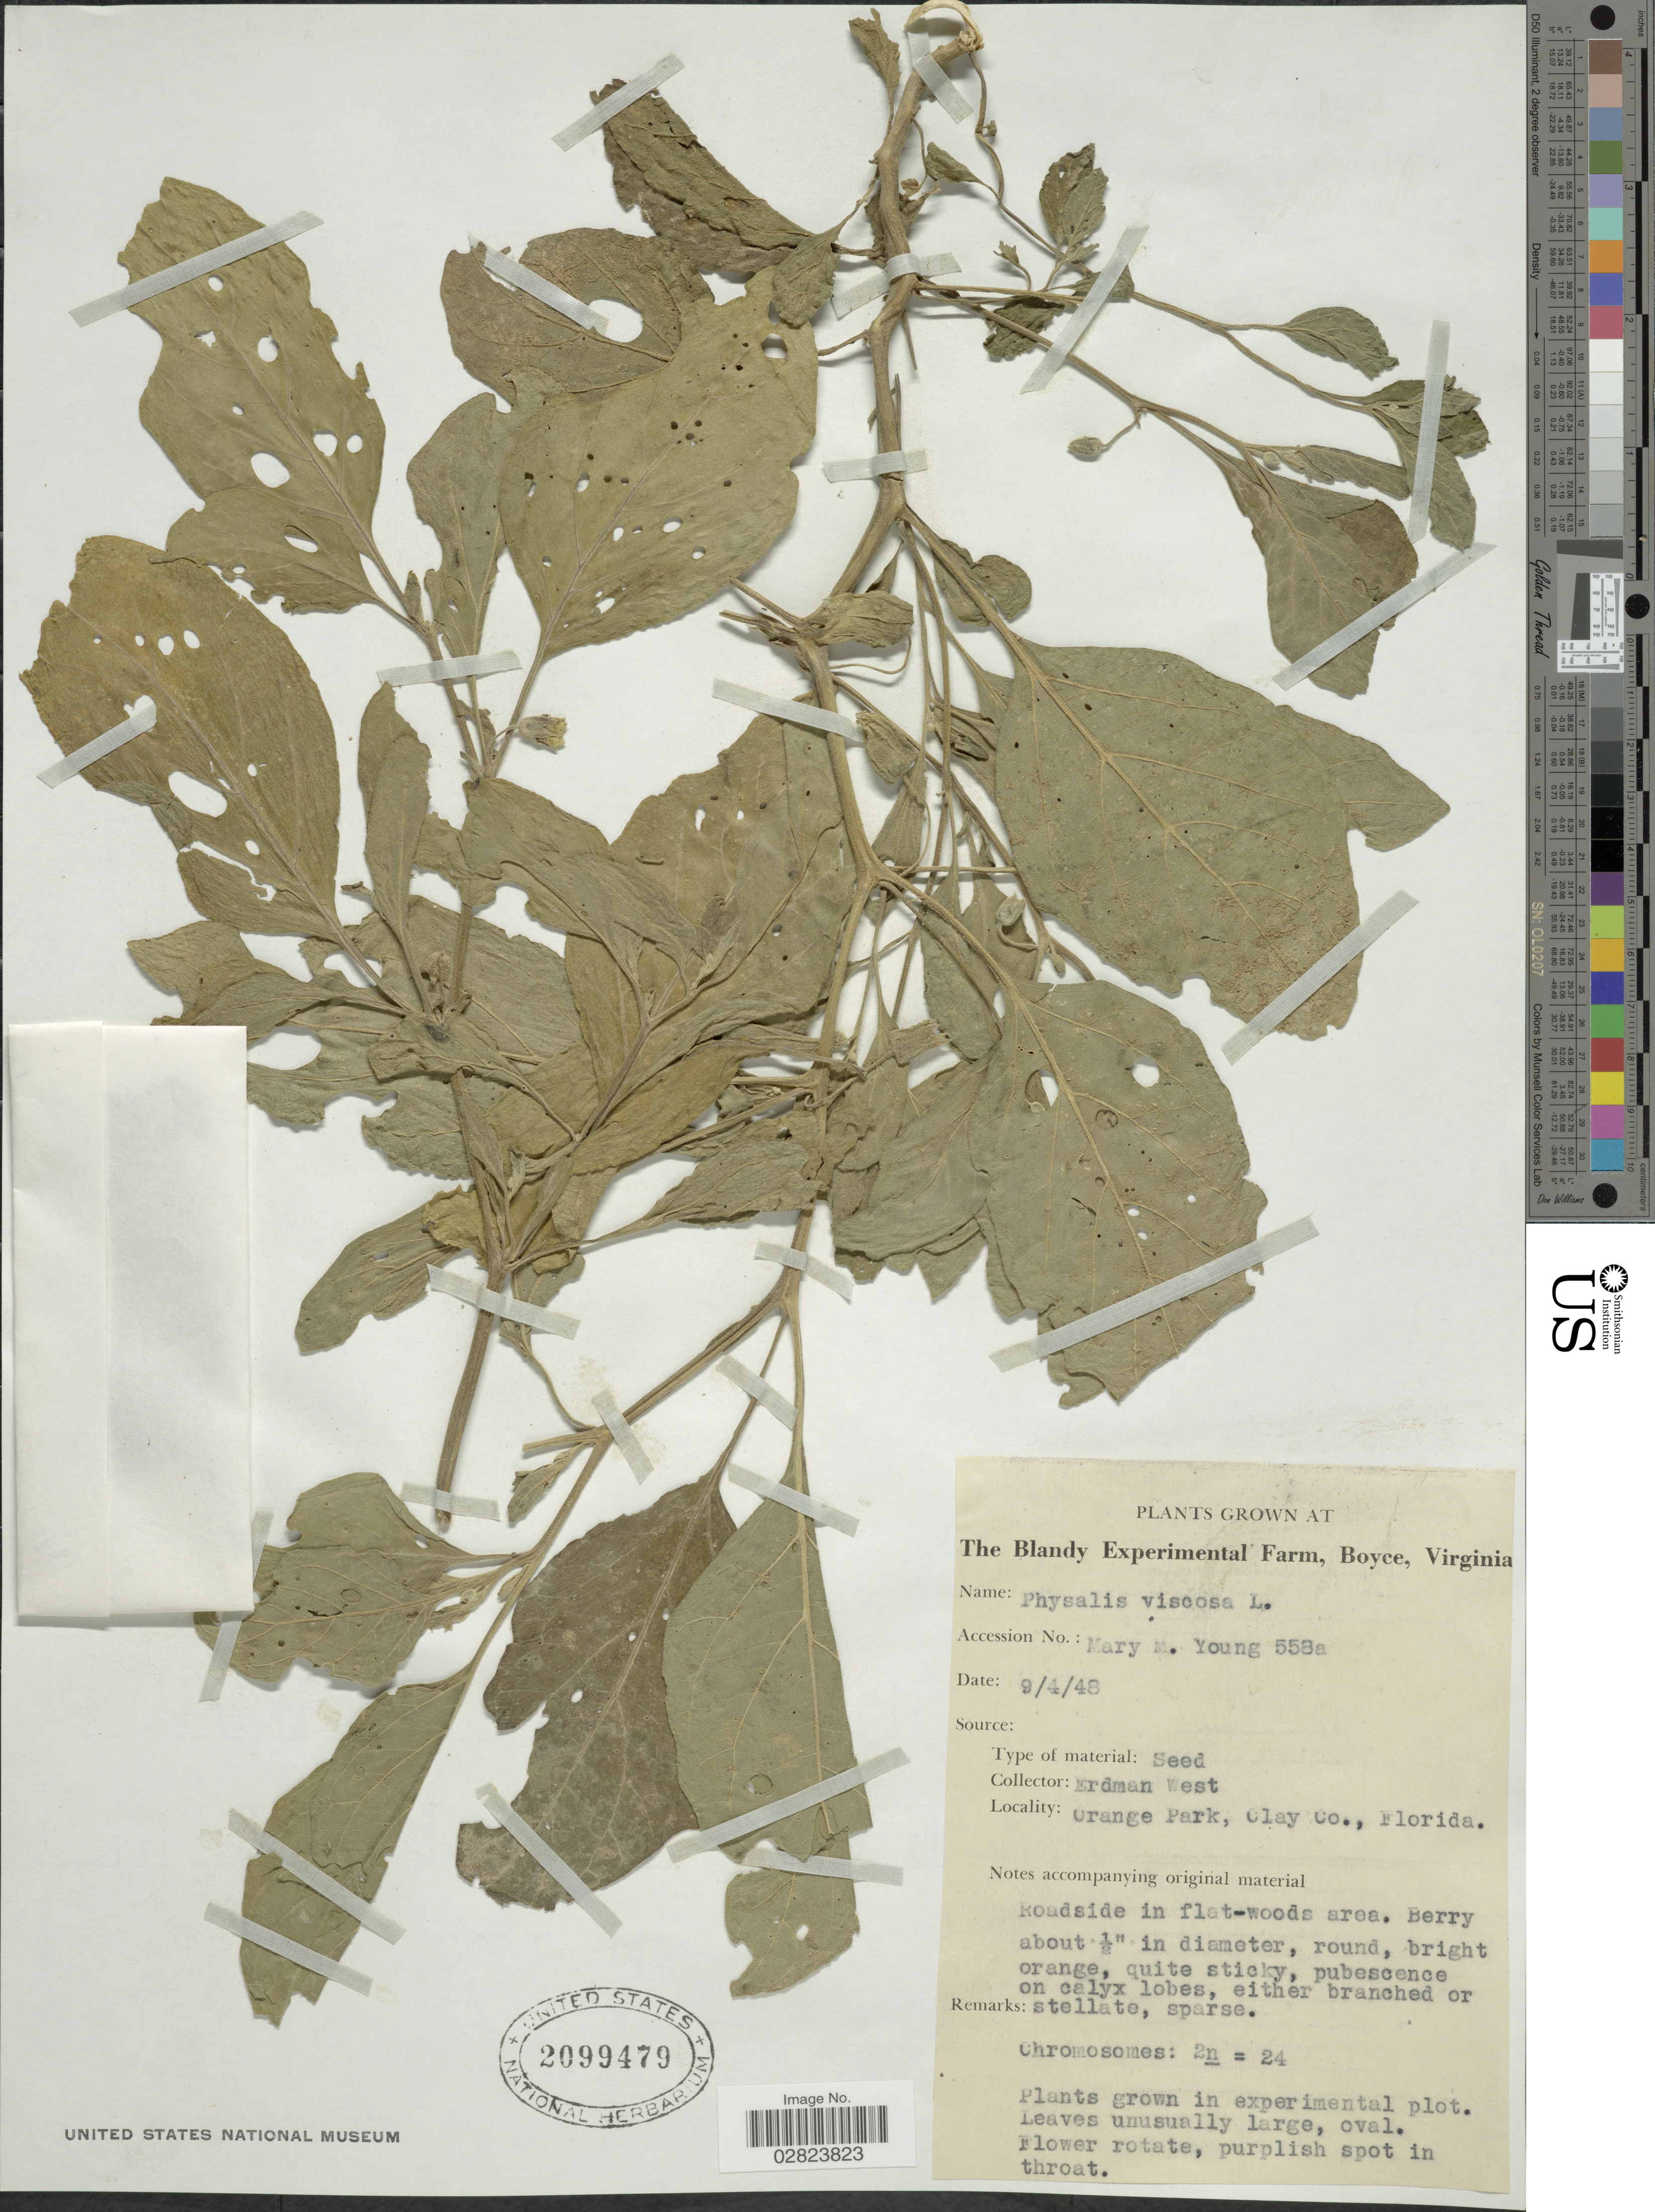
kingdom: Plantae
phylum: Tracheophyta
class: Magnoliopsida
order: Solanales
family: Solanaceae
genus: Physalis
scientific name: Physalis maritima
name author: M.A. Curtis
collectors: E. West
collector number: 538a?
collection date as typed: Transcribed d/m/y: 4/9/48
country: United States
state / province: Virginia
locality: The Blandy Experimental Farm, Boyce.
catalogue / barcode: US 2099479